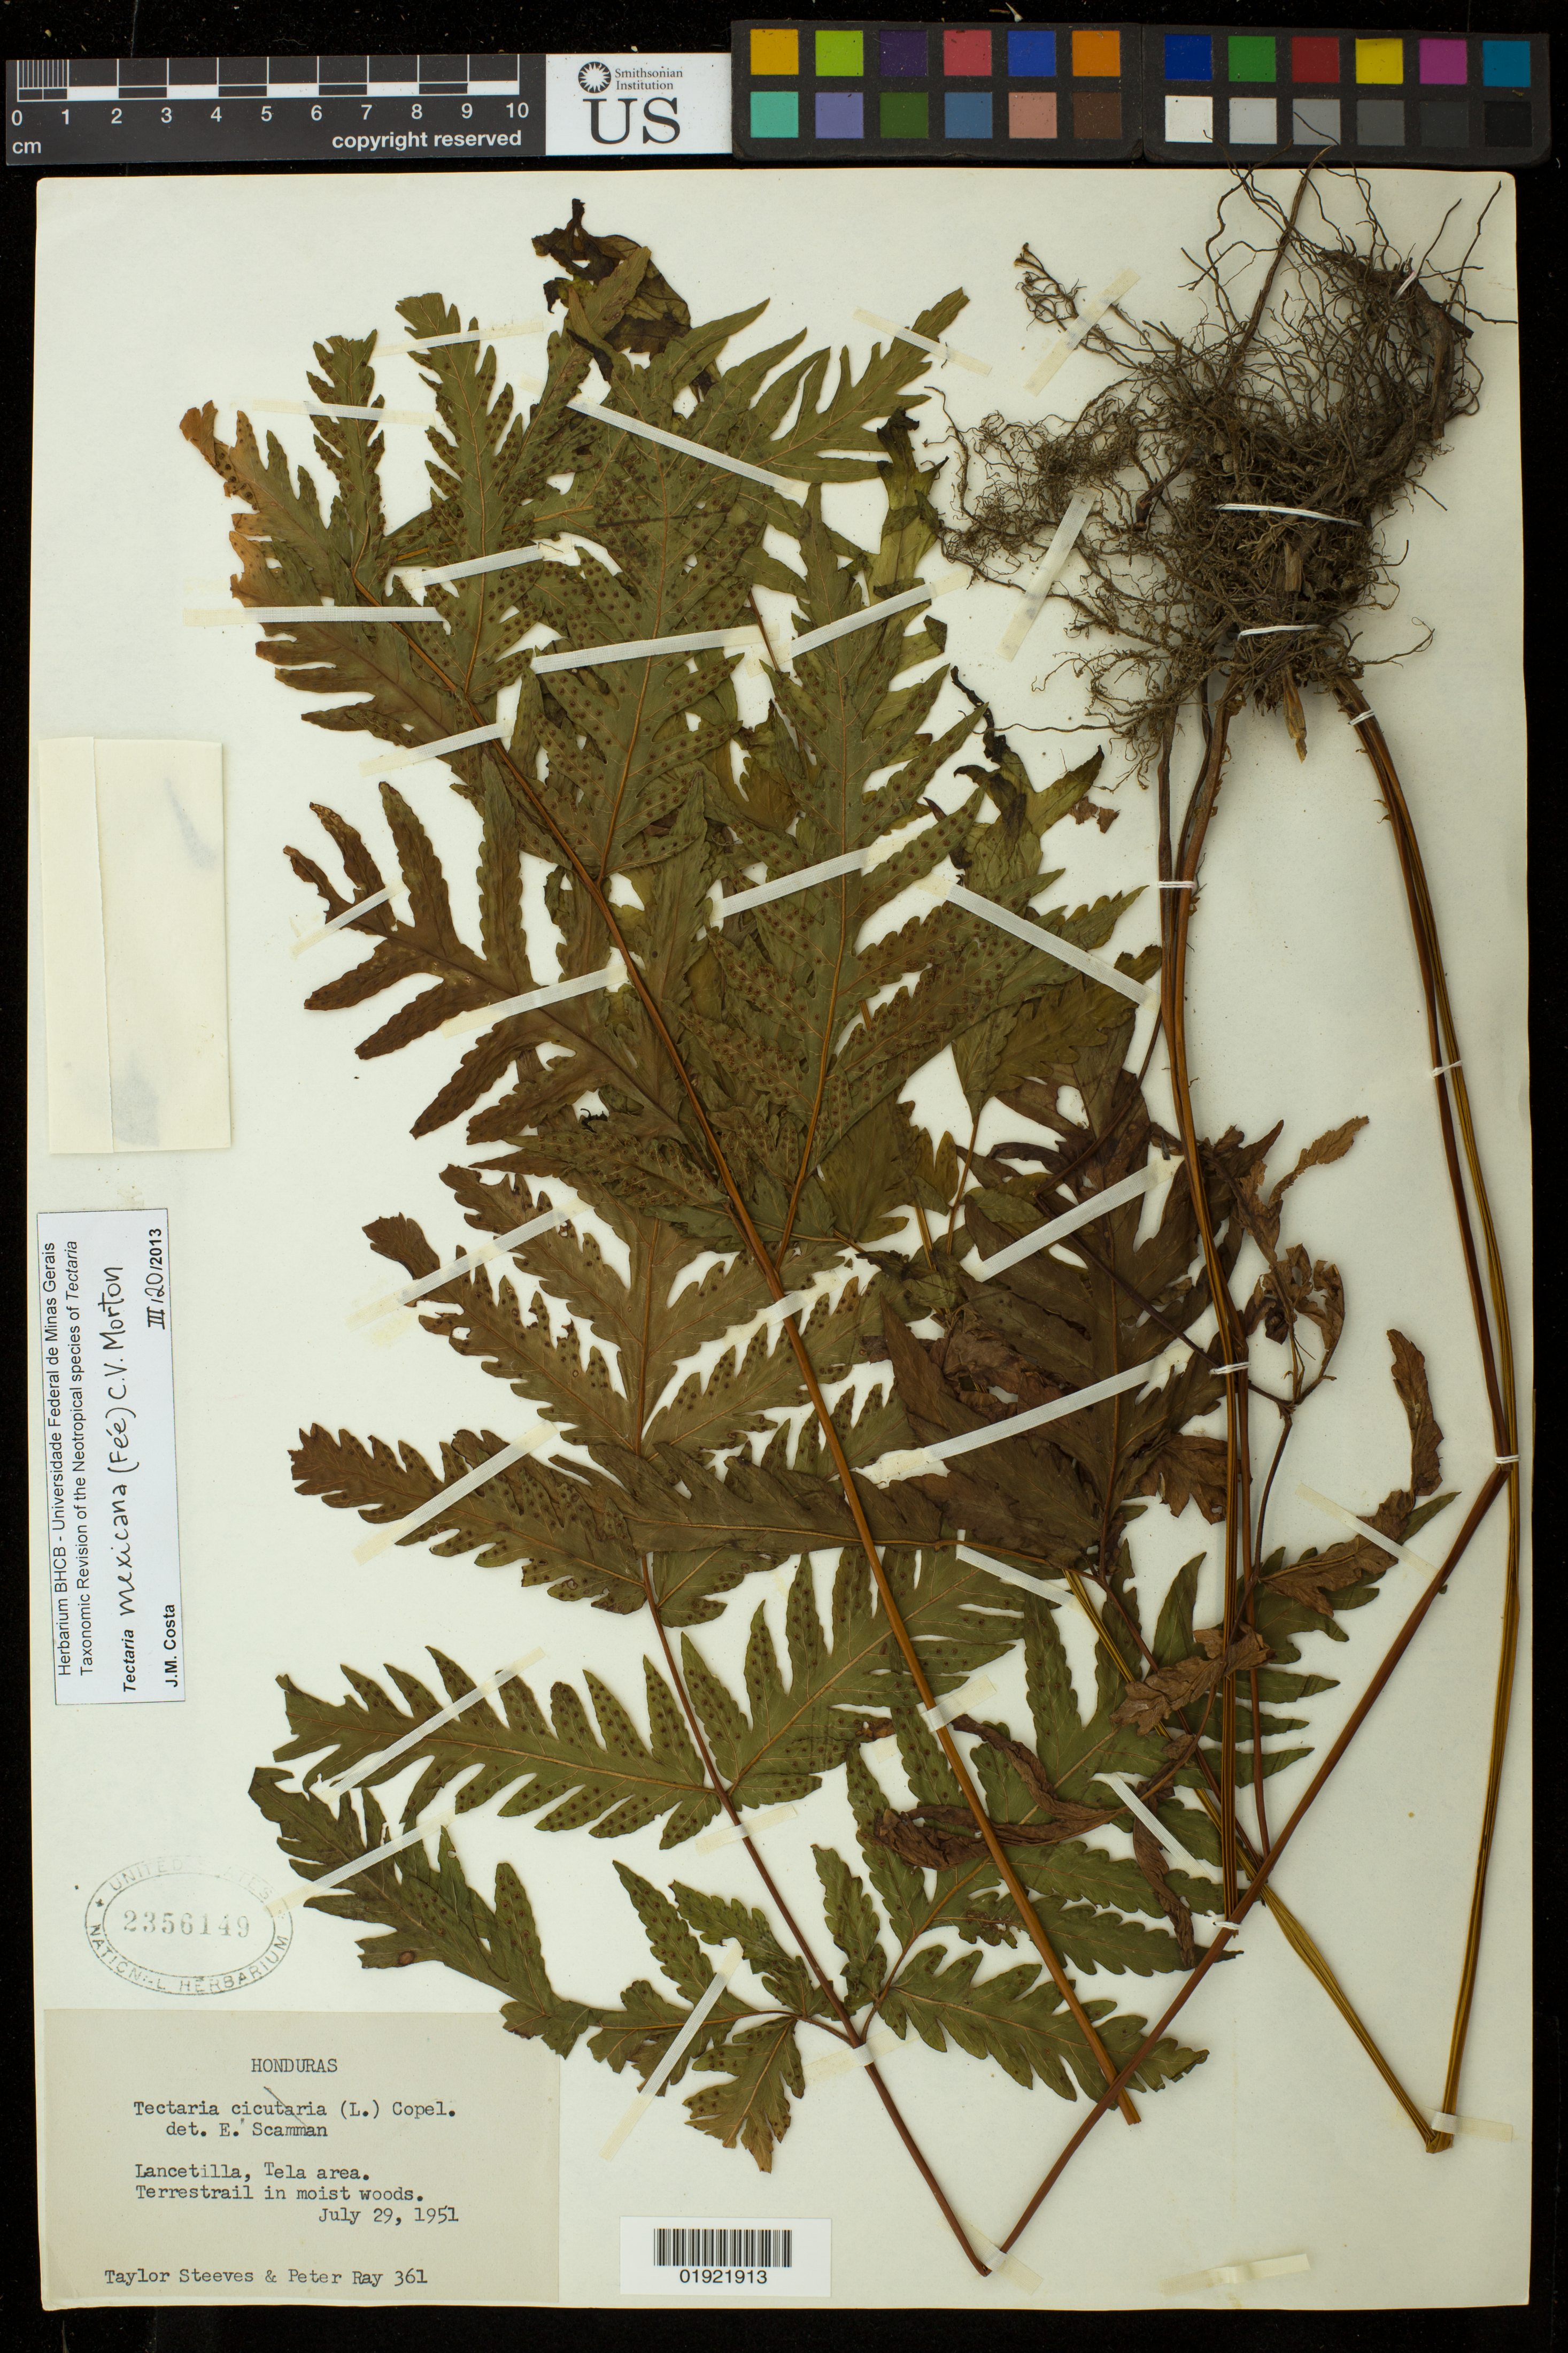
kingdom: Plantae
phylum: Tracheophyta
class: Polypodiopsida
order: Polypodiales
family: Tectariaceae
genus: Tectaria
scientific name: Tectaria mexicana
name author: (Fée) C.V. Morton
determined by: Costa, J. M.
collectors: T. Steeves & P. Ray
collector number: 361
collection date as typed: July 29, 1951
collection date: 1951-07-29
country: Honduras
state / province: Copán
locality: Lancetilla, Tela area.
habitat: moist woods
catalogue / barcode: US 2356149